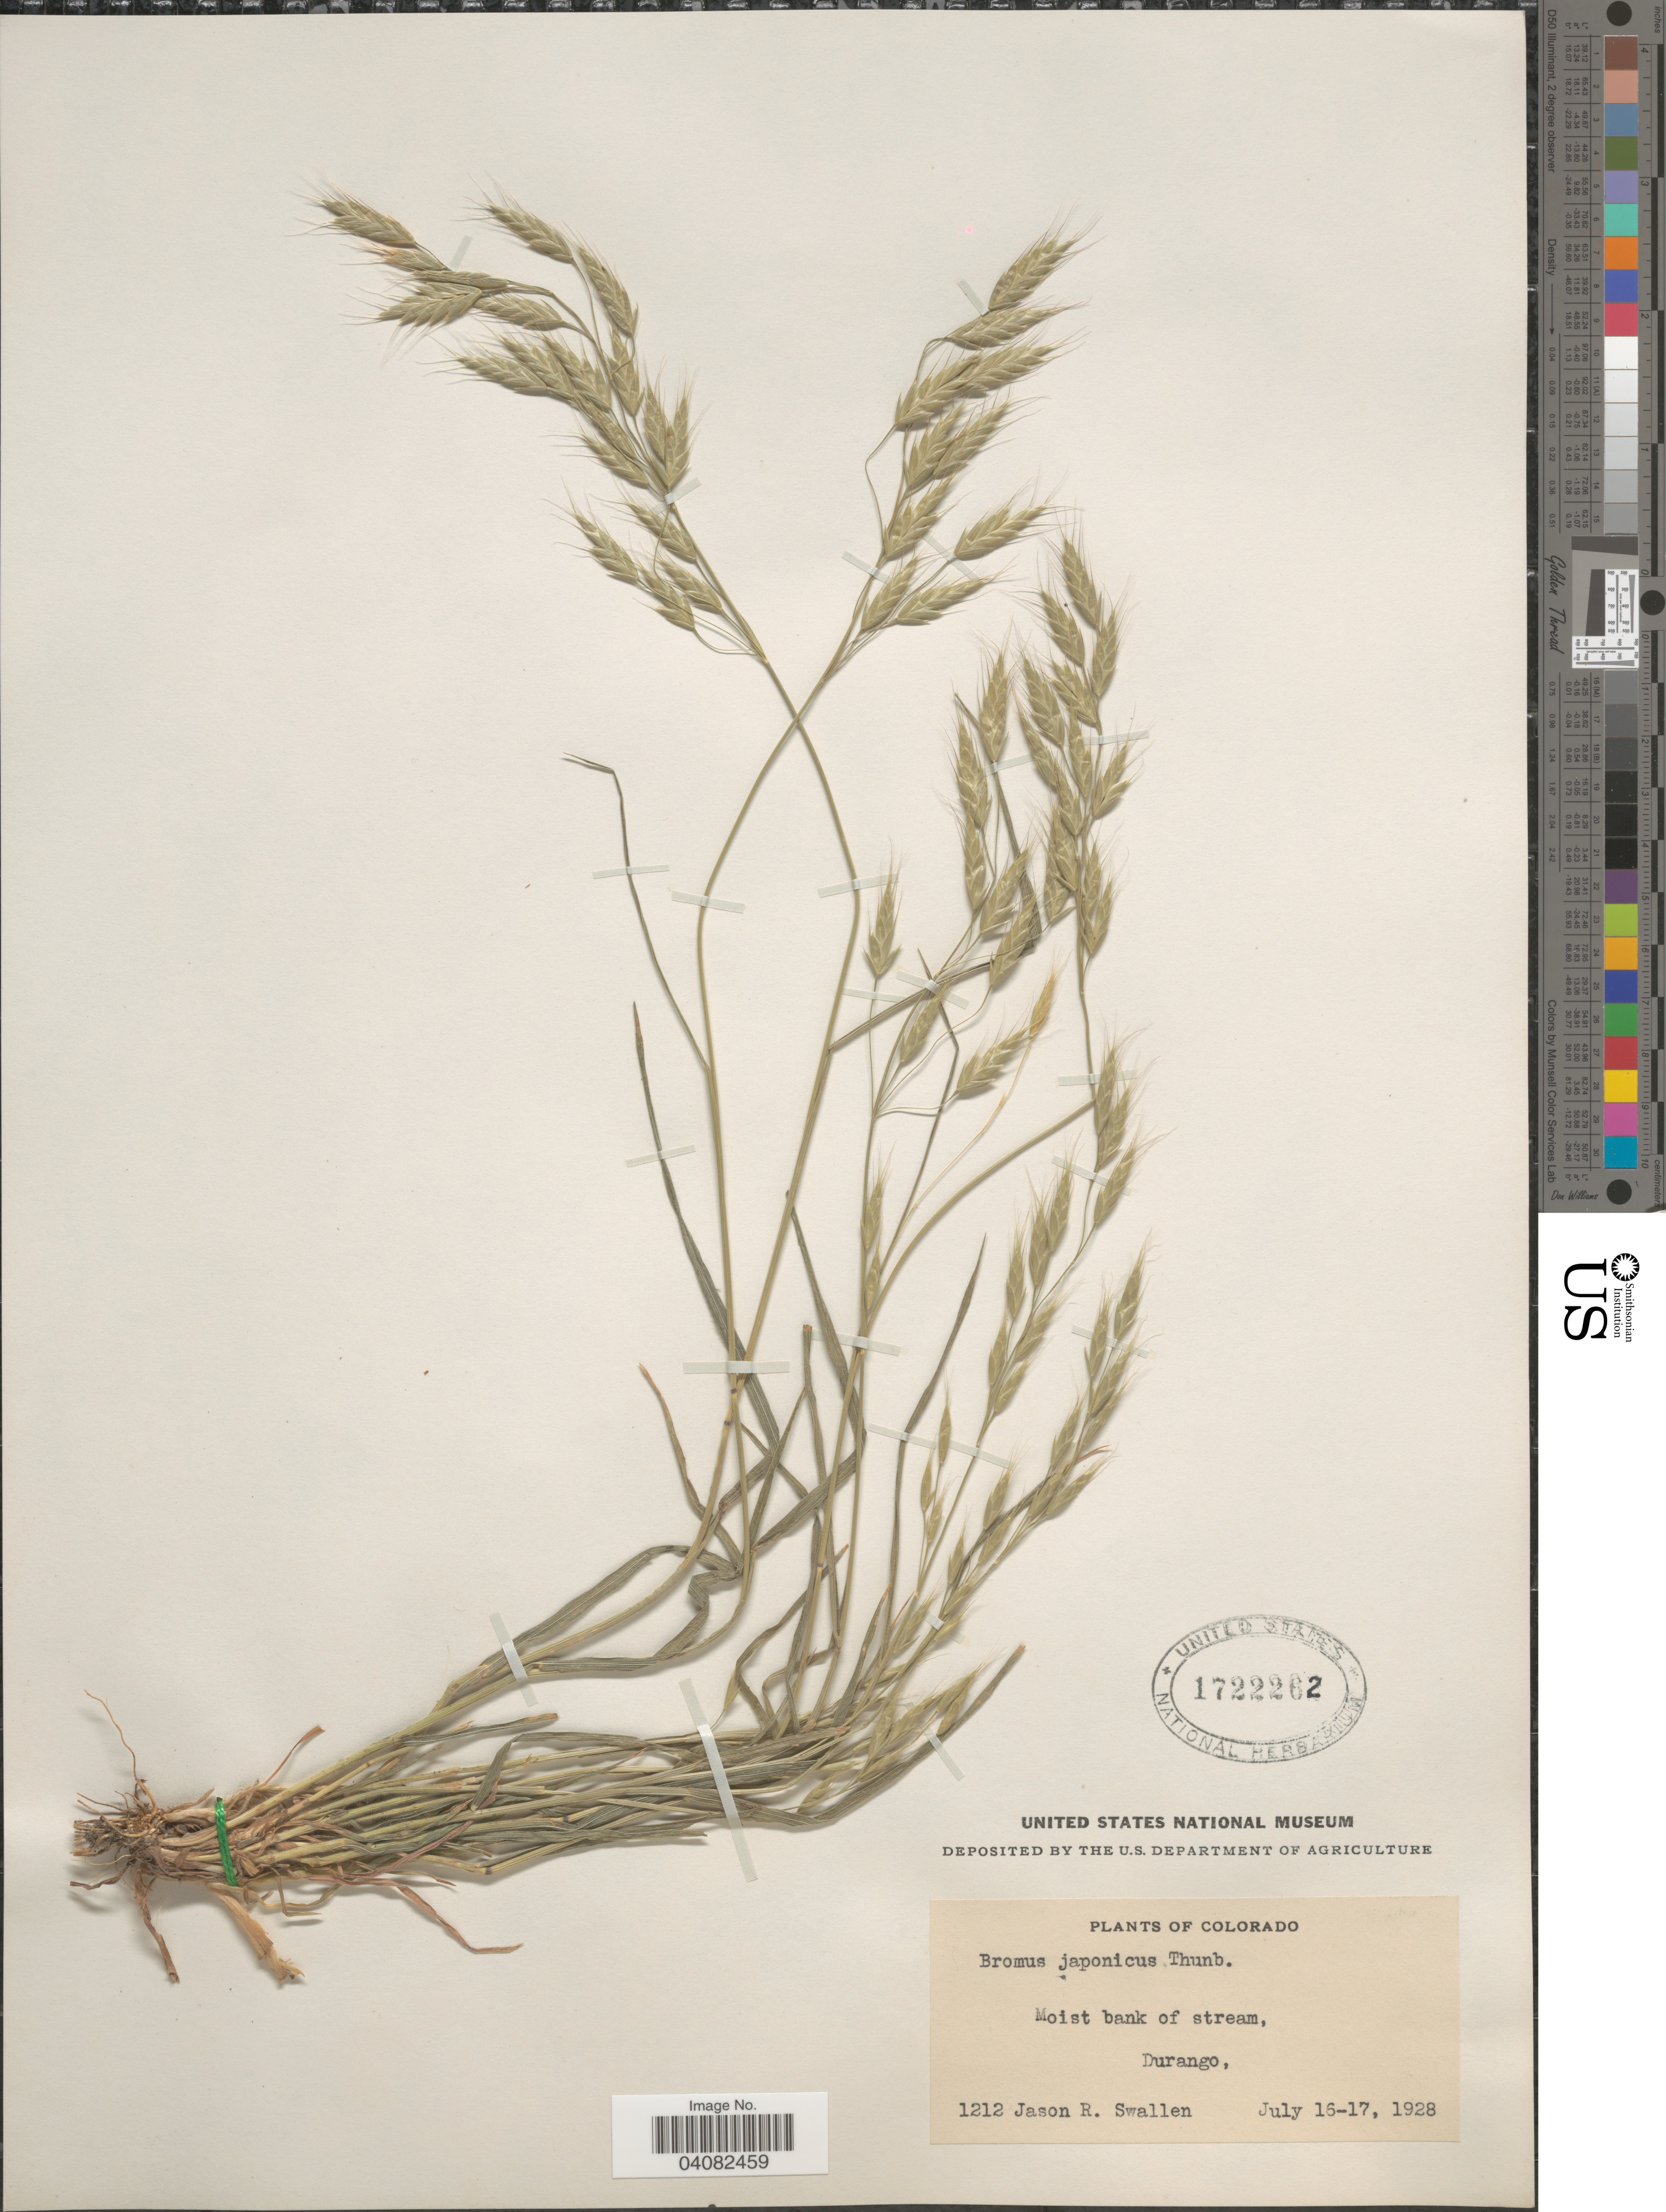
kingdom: Plantae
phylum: Tracheophyta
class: Liliopsida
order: Poales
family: Poaceae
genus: Bromus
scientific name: Bromus japonicus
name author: Houtt.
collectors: J. R. Swallen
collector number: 1212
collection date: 1928-07-16/1928-07-17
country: United States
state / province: Colorado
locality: Moist bank of stream, Durango.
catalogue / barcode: US 1722262